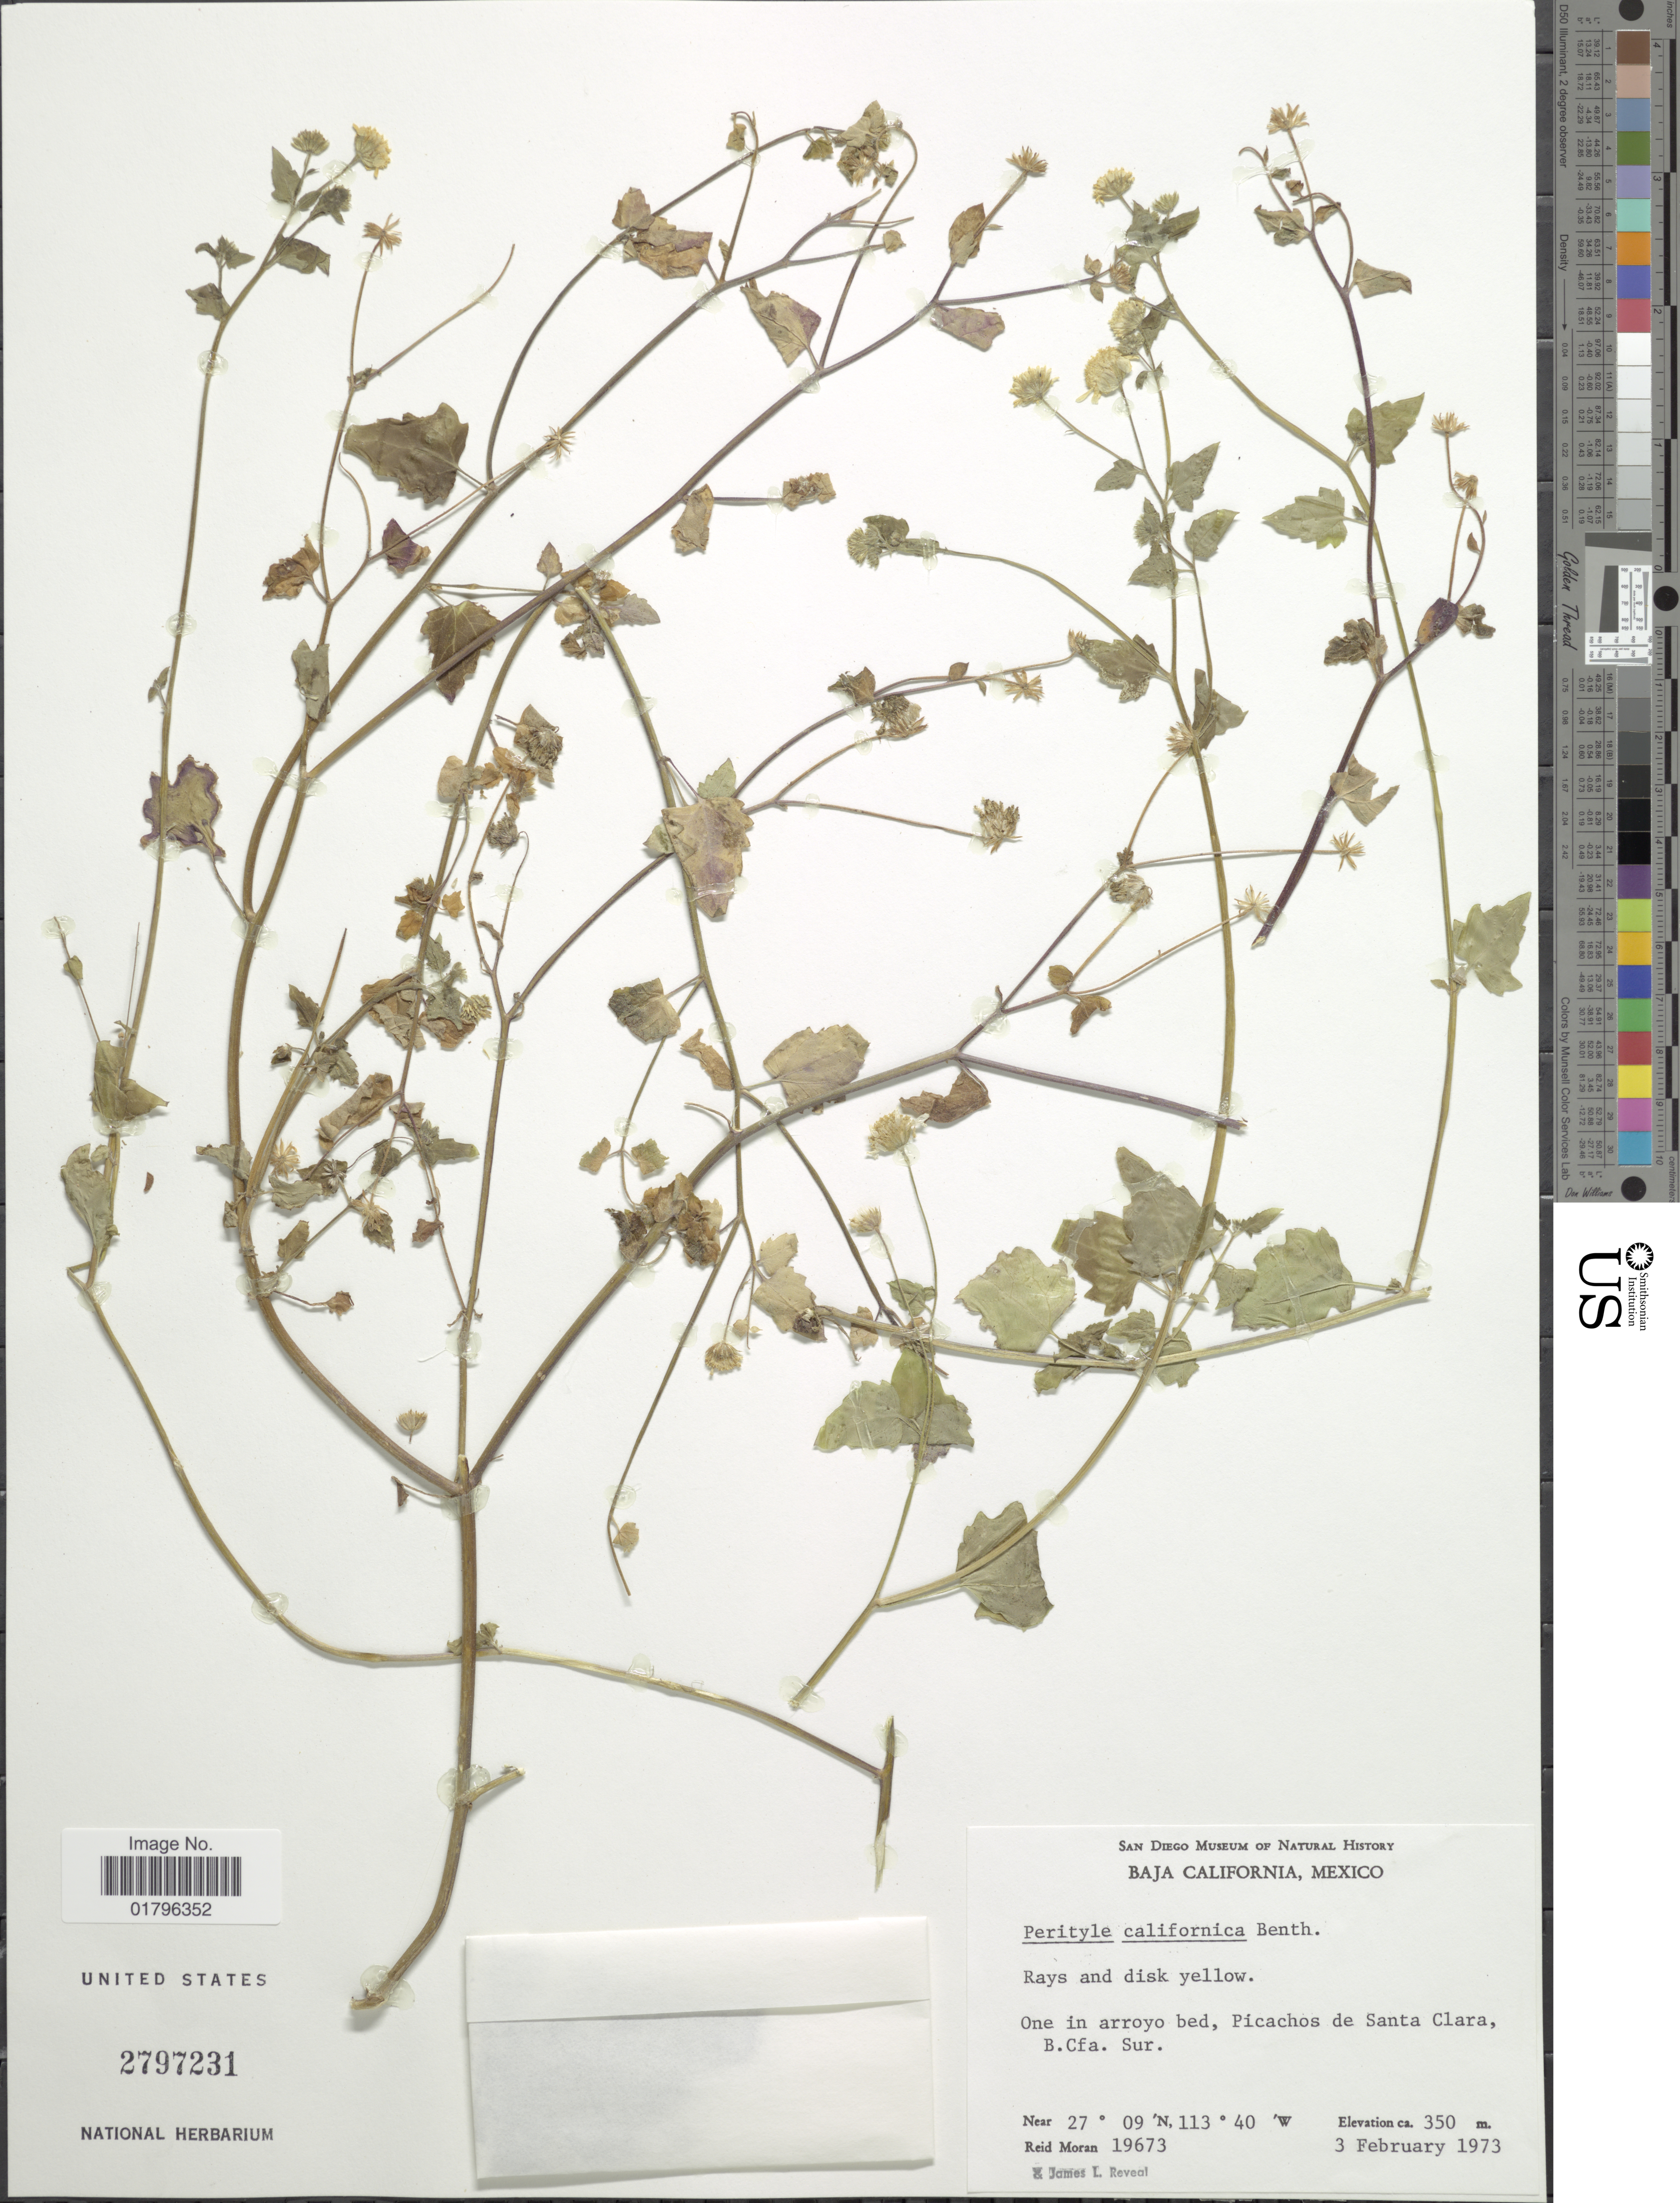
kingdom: Plantae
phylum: Tracheophyta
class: Magnoliopsida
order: Asterales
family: Asteraceae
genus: Perityle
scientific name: Perityle californica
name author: Benth.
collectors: R. V. Moran & J. L. Reveal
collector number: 19673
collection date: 1973-02-03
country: Mexico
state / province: Baja California Sur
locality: Picachos de Santa Clara, B. Cfa. Sur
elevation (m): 350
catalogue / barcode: US 2797231